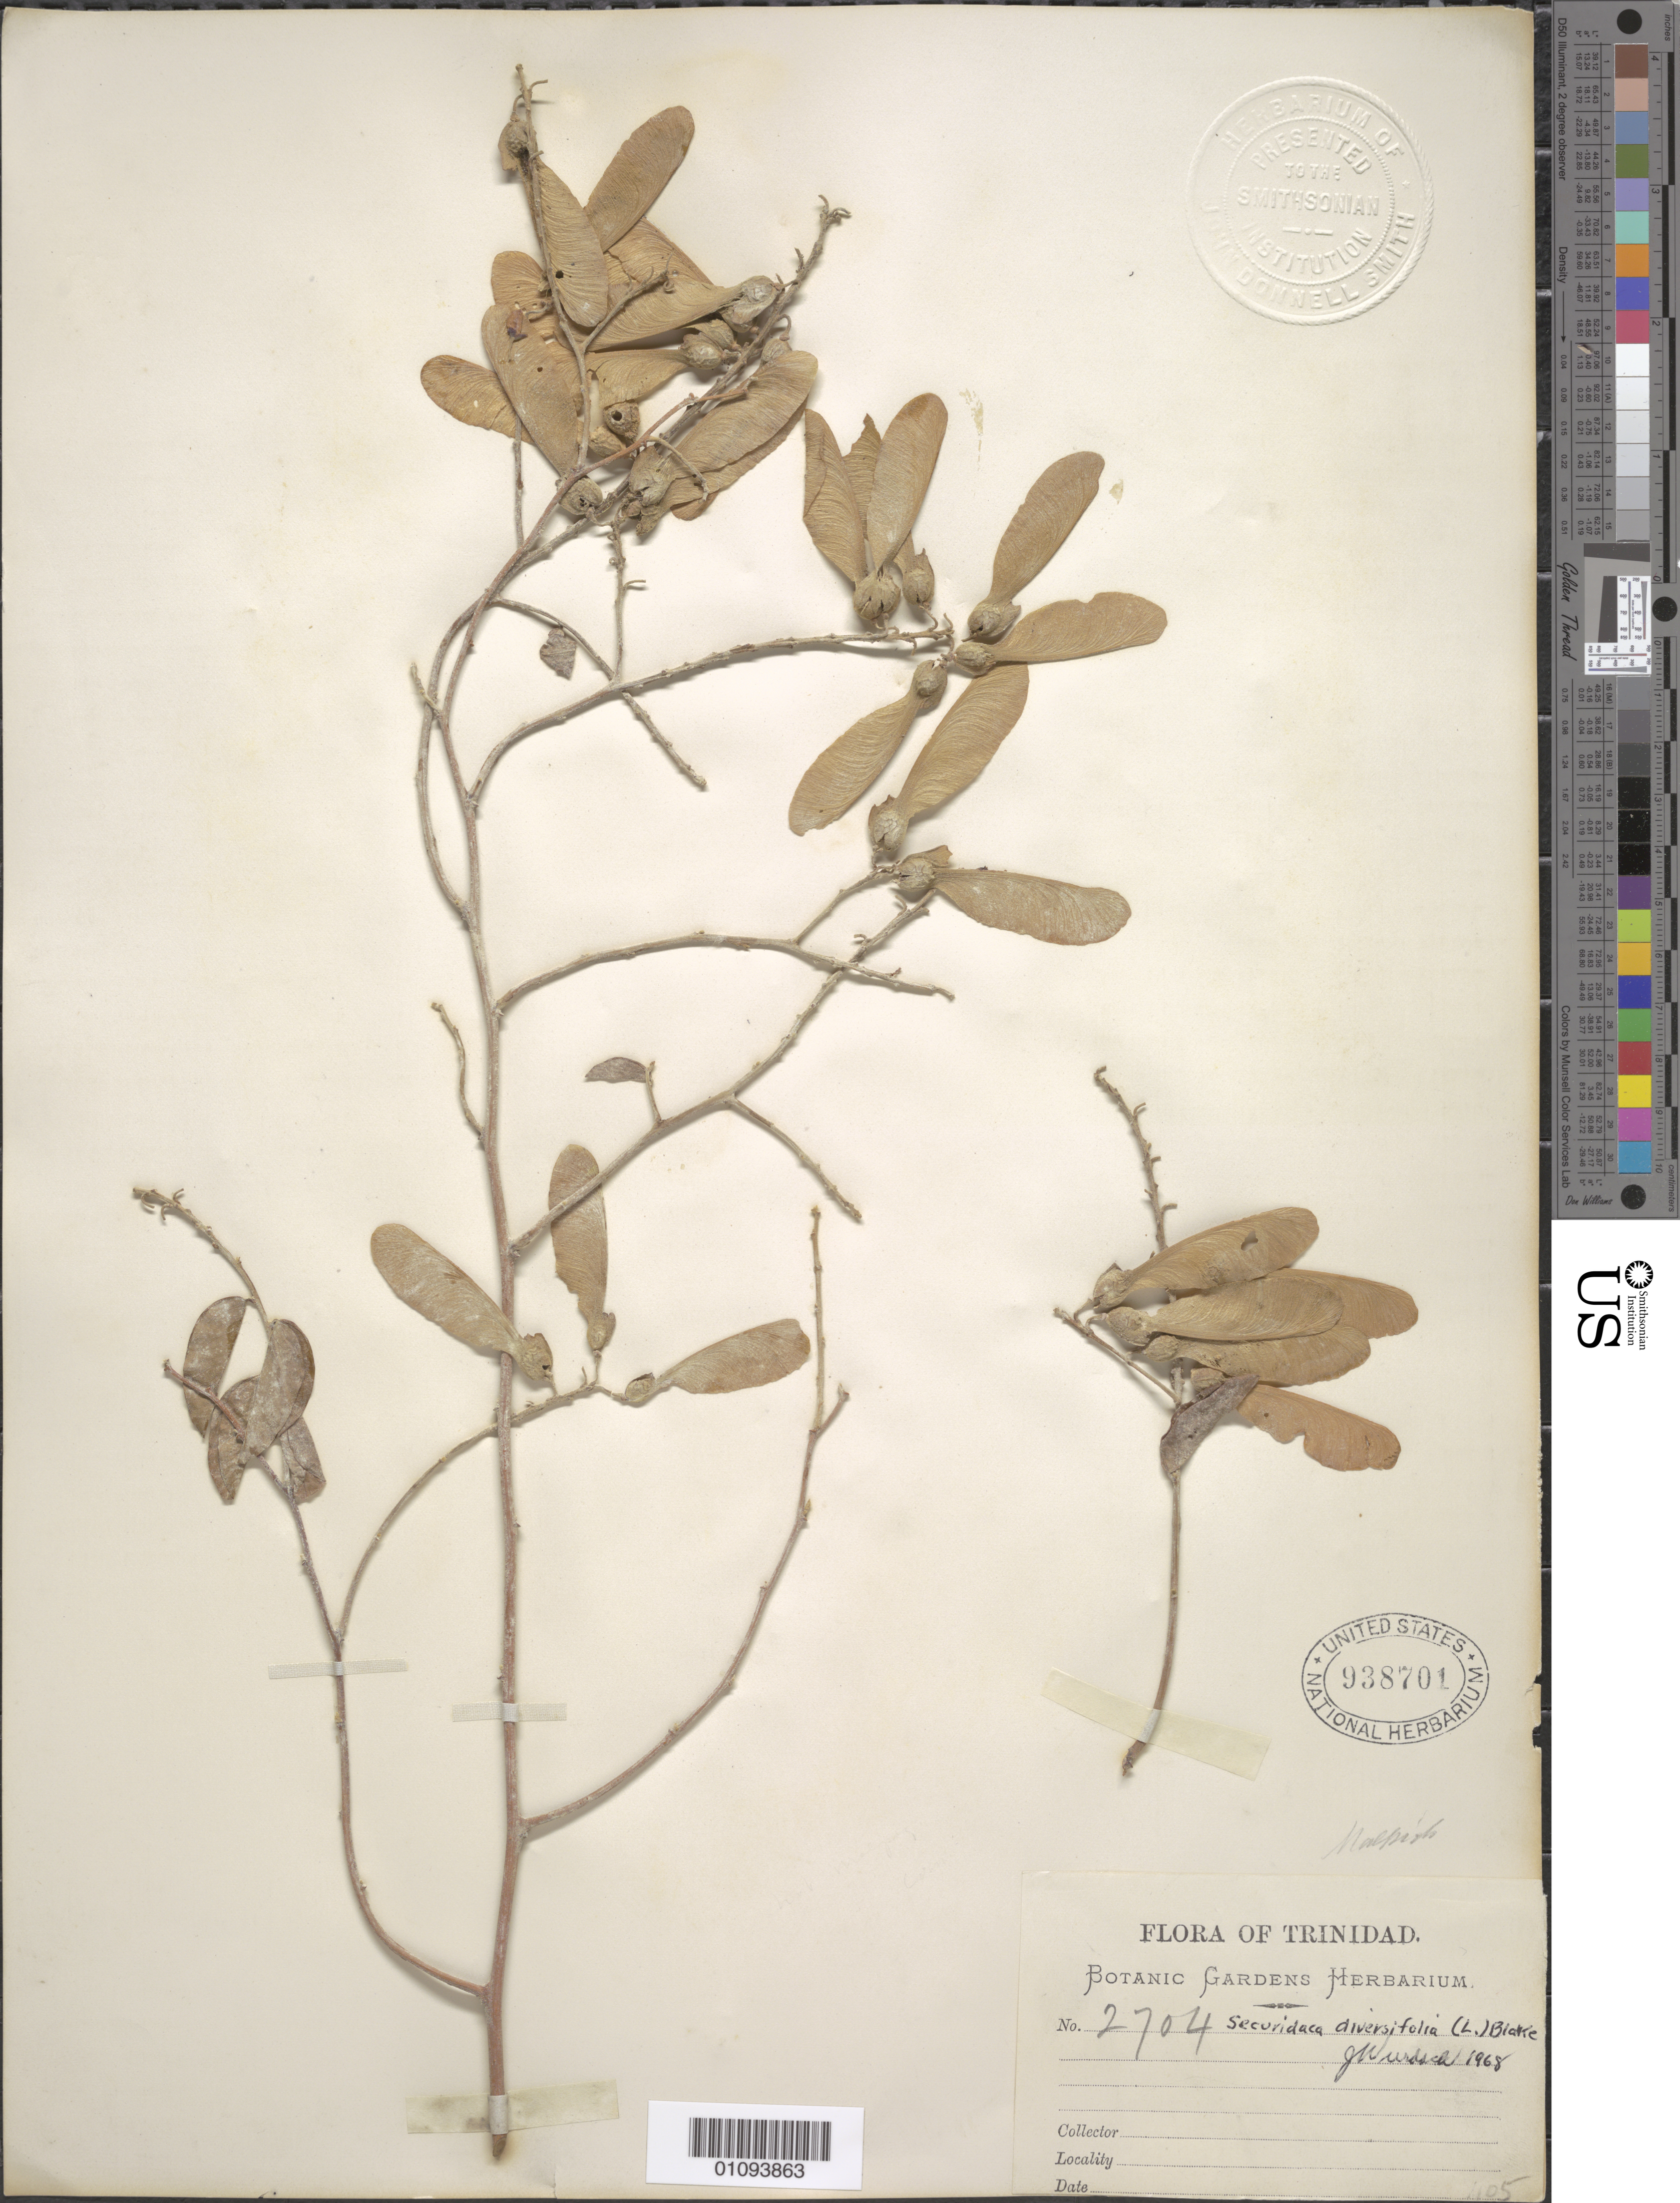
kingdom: Plantae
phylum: Tracheophyta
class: Magnoliopsida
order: Fabales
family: Polygalaceae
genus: Securidaca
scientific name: Securidaca diversifolia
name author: (L.) S.F. Blake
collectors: Botanic Gardens Herbarium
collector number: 2704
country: Trinidad and Tobago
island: Trinidad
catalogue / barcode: US 938701